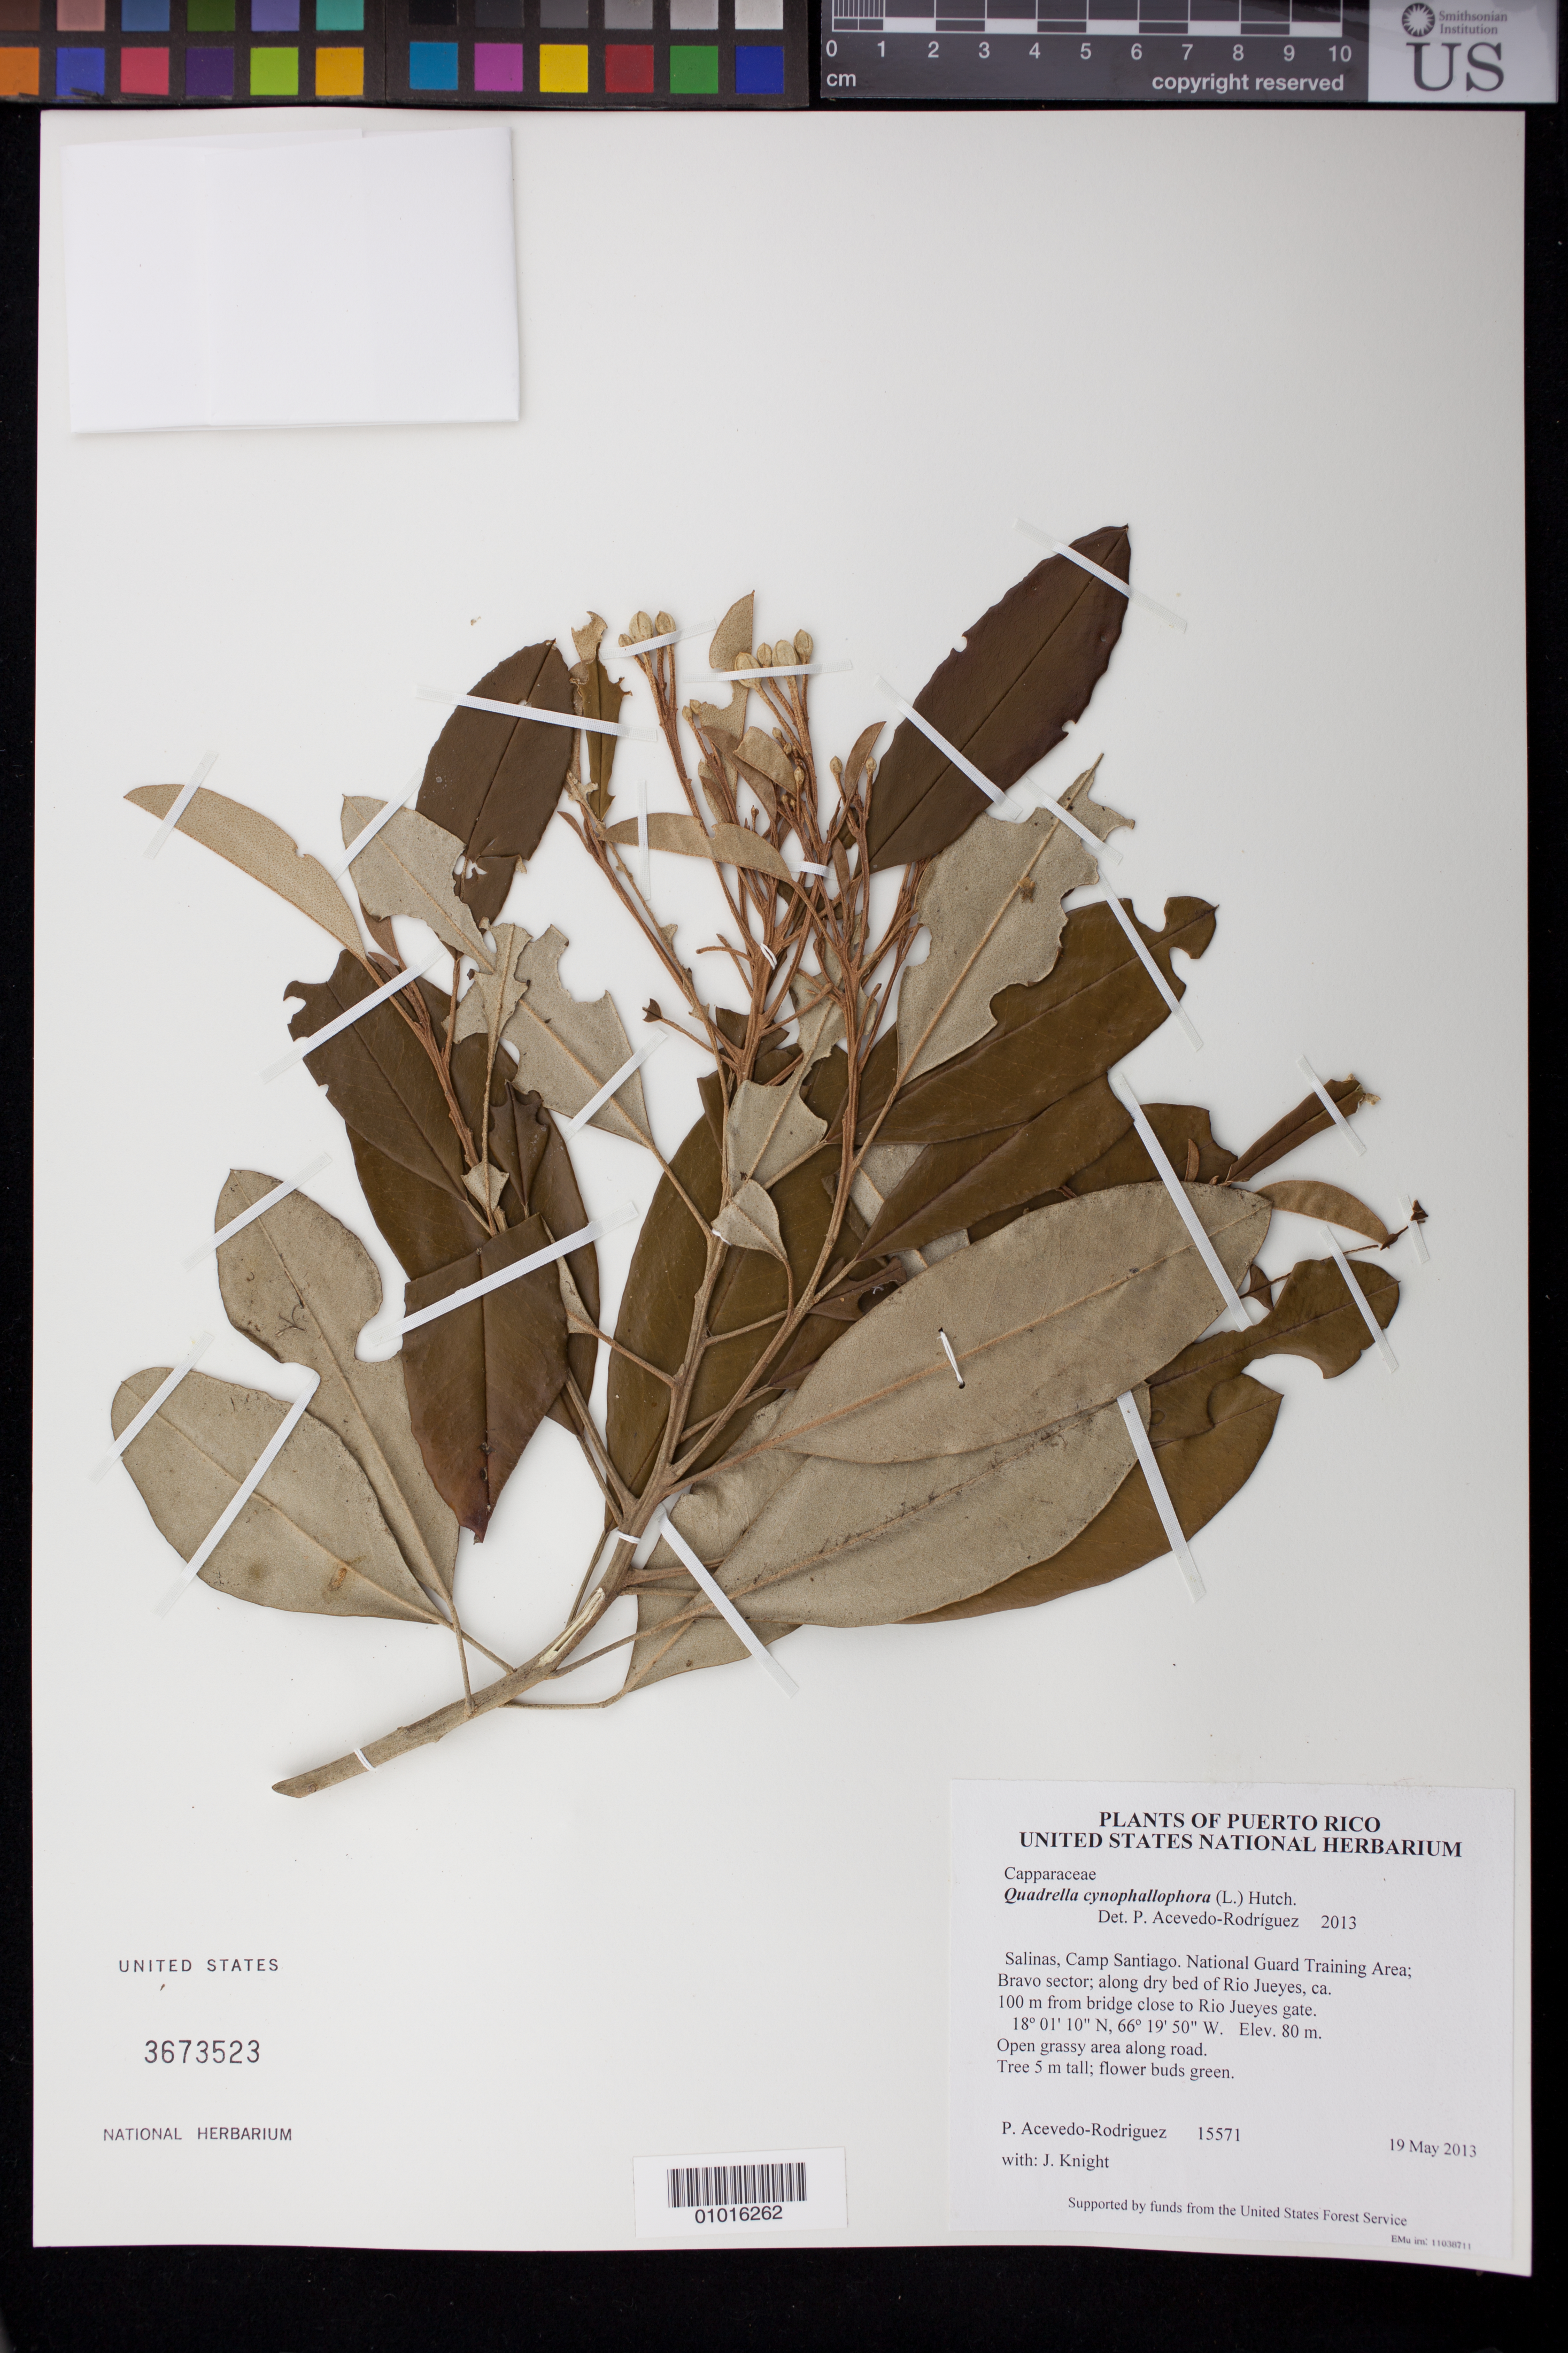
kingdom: Plantae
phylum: Tracheophyta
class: Magnoliopsida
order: Brassicales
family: Capparaceae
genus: Quadrella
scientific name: Quadrella cynophallophora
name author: (L.) Hutch.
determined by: Acevedo-Rodríguez, P., (BOT), Smithsonian Institution - National Museum of Natural History (UNITED STATES)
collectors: P. Acevedo-Rodr. & J. Knight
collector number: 15571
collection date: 2013-05-19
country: Puerto Rico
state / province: Salinas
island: Puerto Rico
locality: Camp Santiago. National Guard Training Area; Bravo sector; along dry bed of Rio Jueyes, ca. 100 m from bridge close to Rio Jueyes gate.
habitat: Open grassy area along road.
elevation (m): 80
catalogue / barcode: US 3673523